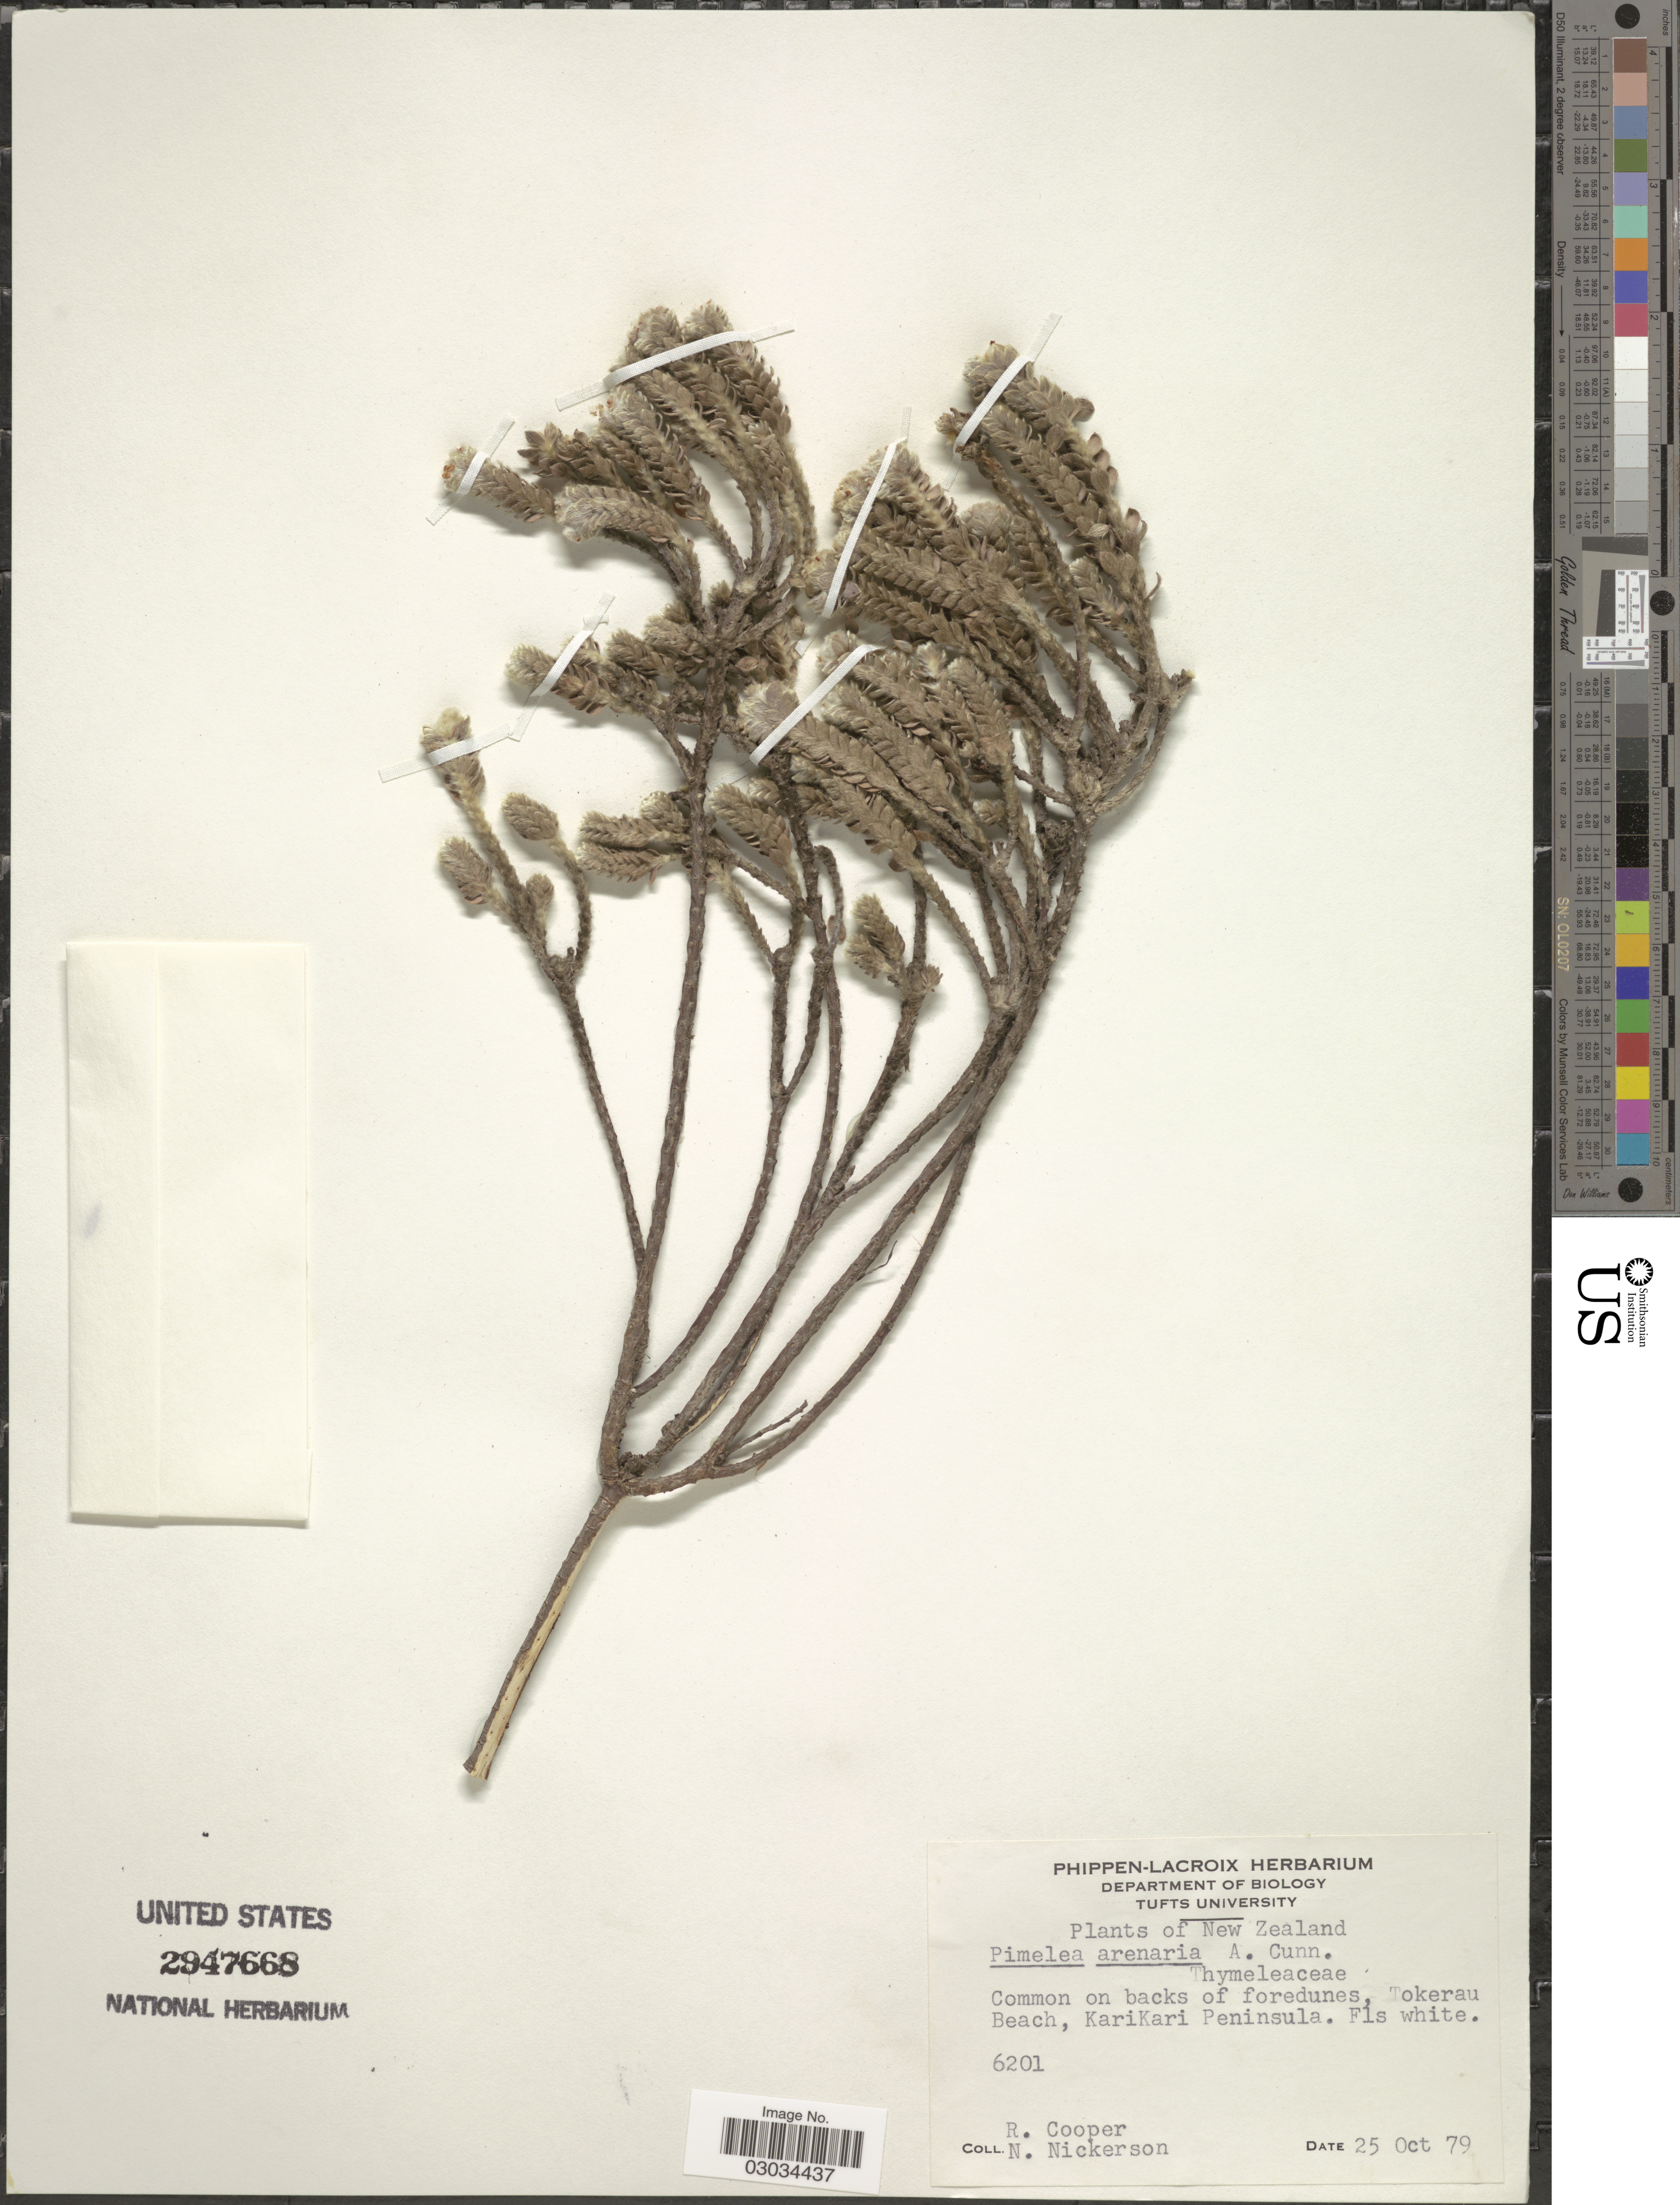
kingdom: Plantae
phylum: Tracheophyta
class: Magnoliopsida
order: Malvales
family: Thymelaeaceae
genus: Pimelea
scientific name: Pimelea arenaria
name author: A. Cunn.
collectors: R. Cooper & N. Nickerson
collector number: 6201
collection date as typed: Transcribed d/m/y: 25/10/79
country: New Zealand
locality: Tokerau Beach, KariKari Peninsula.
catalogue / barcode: US 2947668